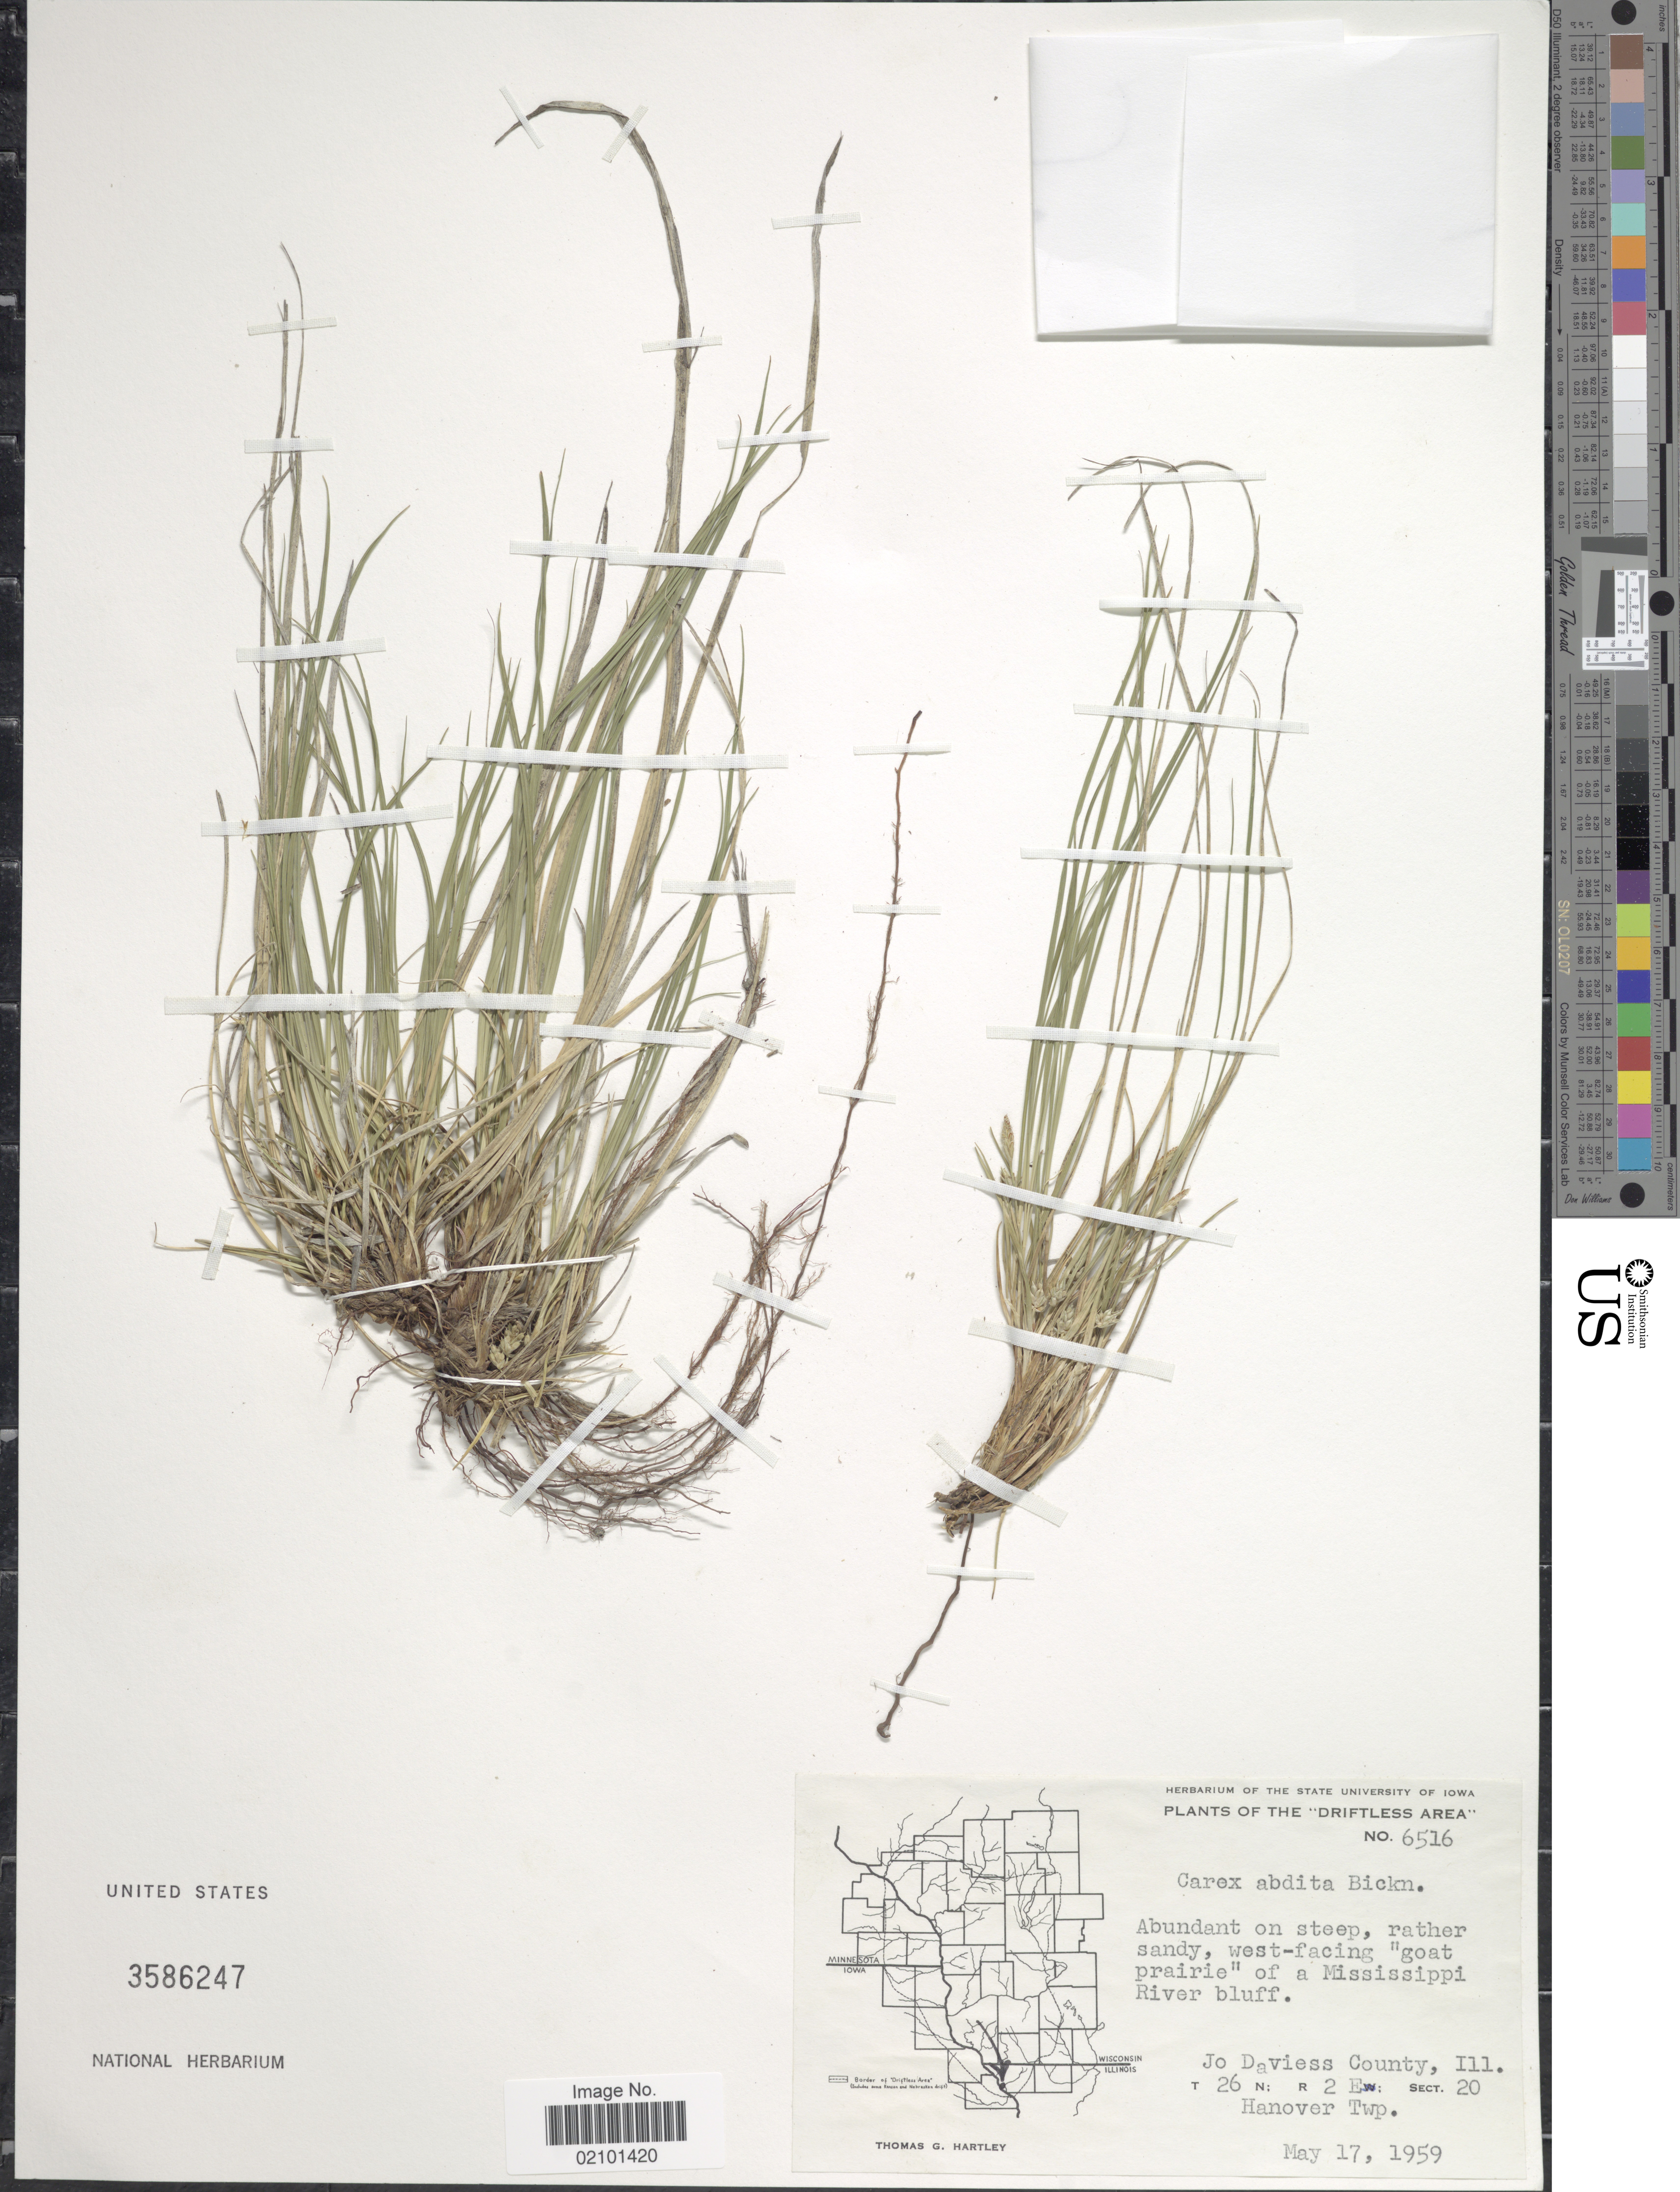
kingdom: Plantae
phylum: Tracheophyta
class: Liliopsida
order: Poales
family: Cyperaceae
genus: Carex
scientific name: Carex umbellata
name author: Schkuhr ex Willd.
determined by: Strong, Mark T., (BOT), Smithsonian Institution - National Museum of Natural History (UNITED STATES)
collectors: T. G. Hartley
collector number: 6516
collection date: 1959-05-17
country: United States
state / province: Illinois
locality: Driftless Area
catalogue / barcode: US 3586247